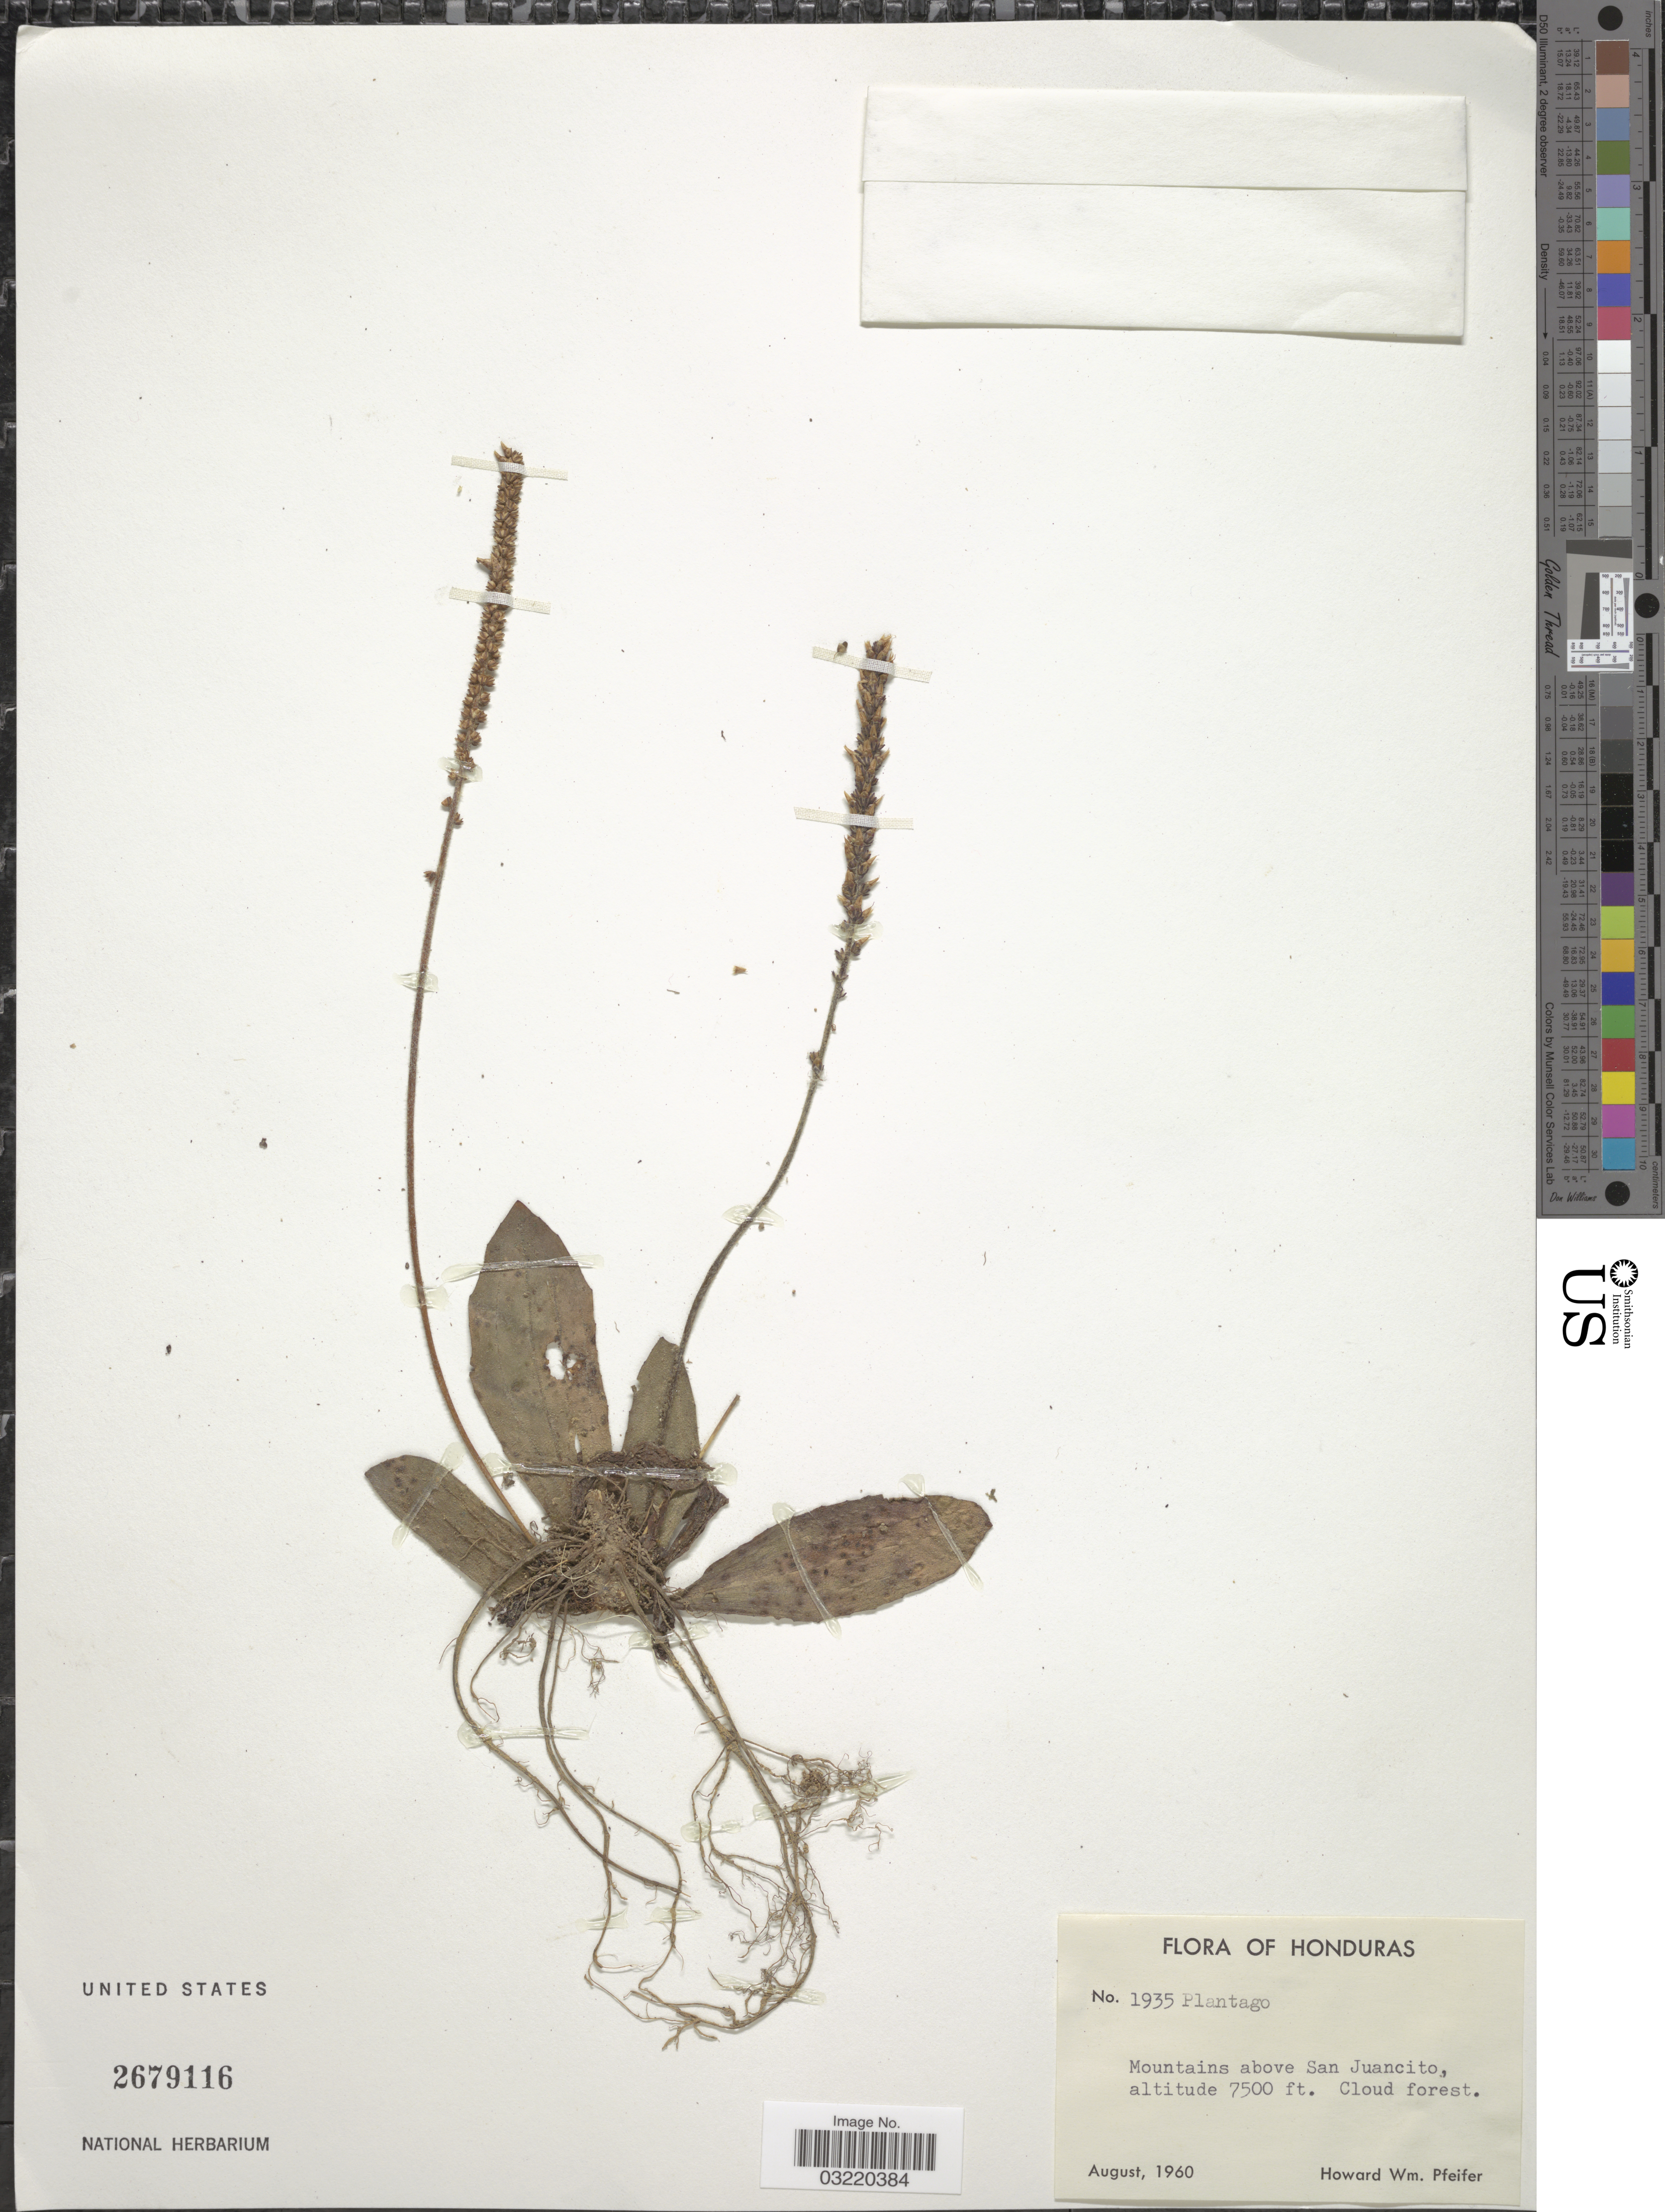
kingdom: Plantae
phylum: Tracheophyta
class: Magnoliopsida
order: Lamiales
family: Plantaginaceae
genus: Plantago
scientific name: Plantago sp.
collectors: H. W. Pfeifer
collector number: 1935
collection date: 1960-08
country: Honduras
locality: Mountains above San Juancito.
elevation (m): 2286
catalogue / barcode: US 2679116